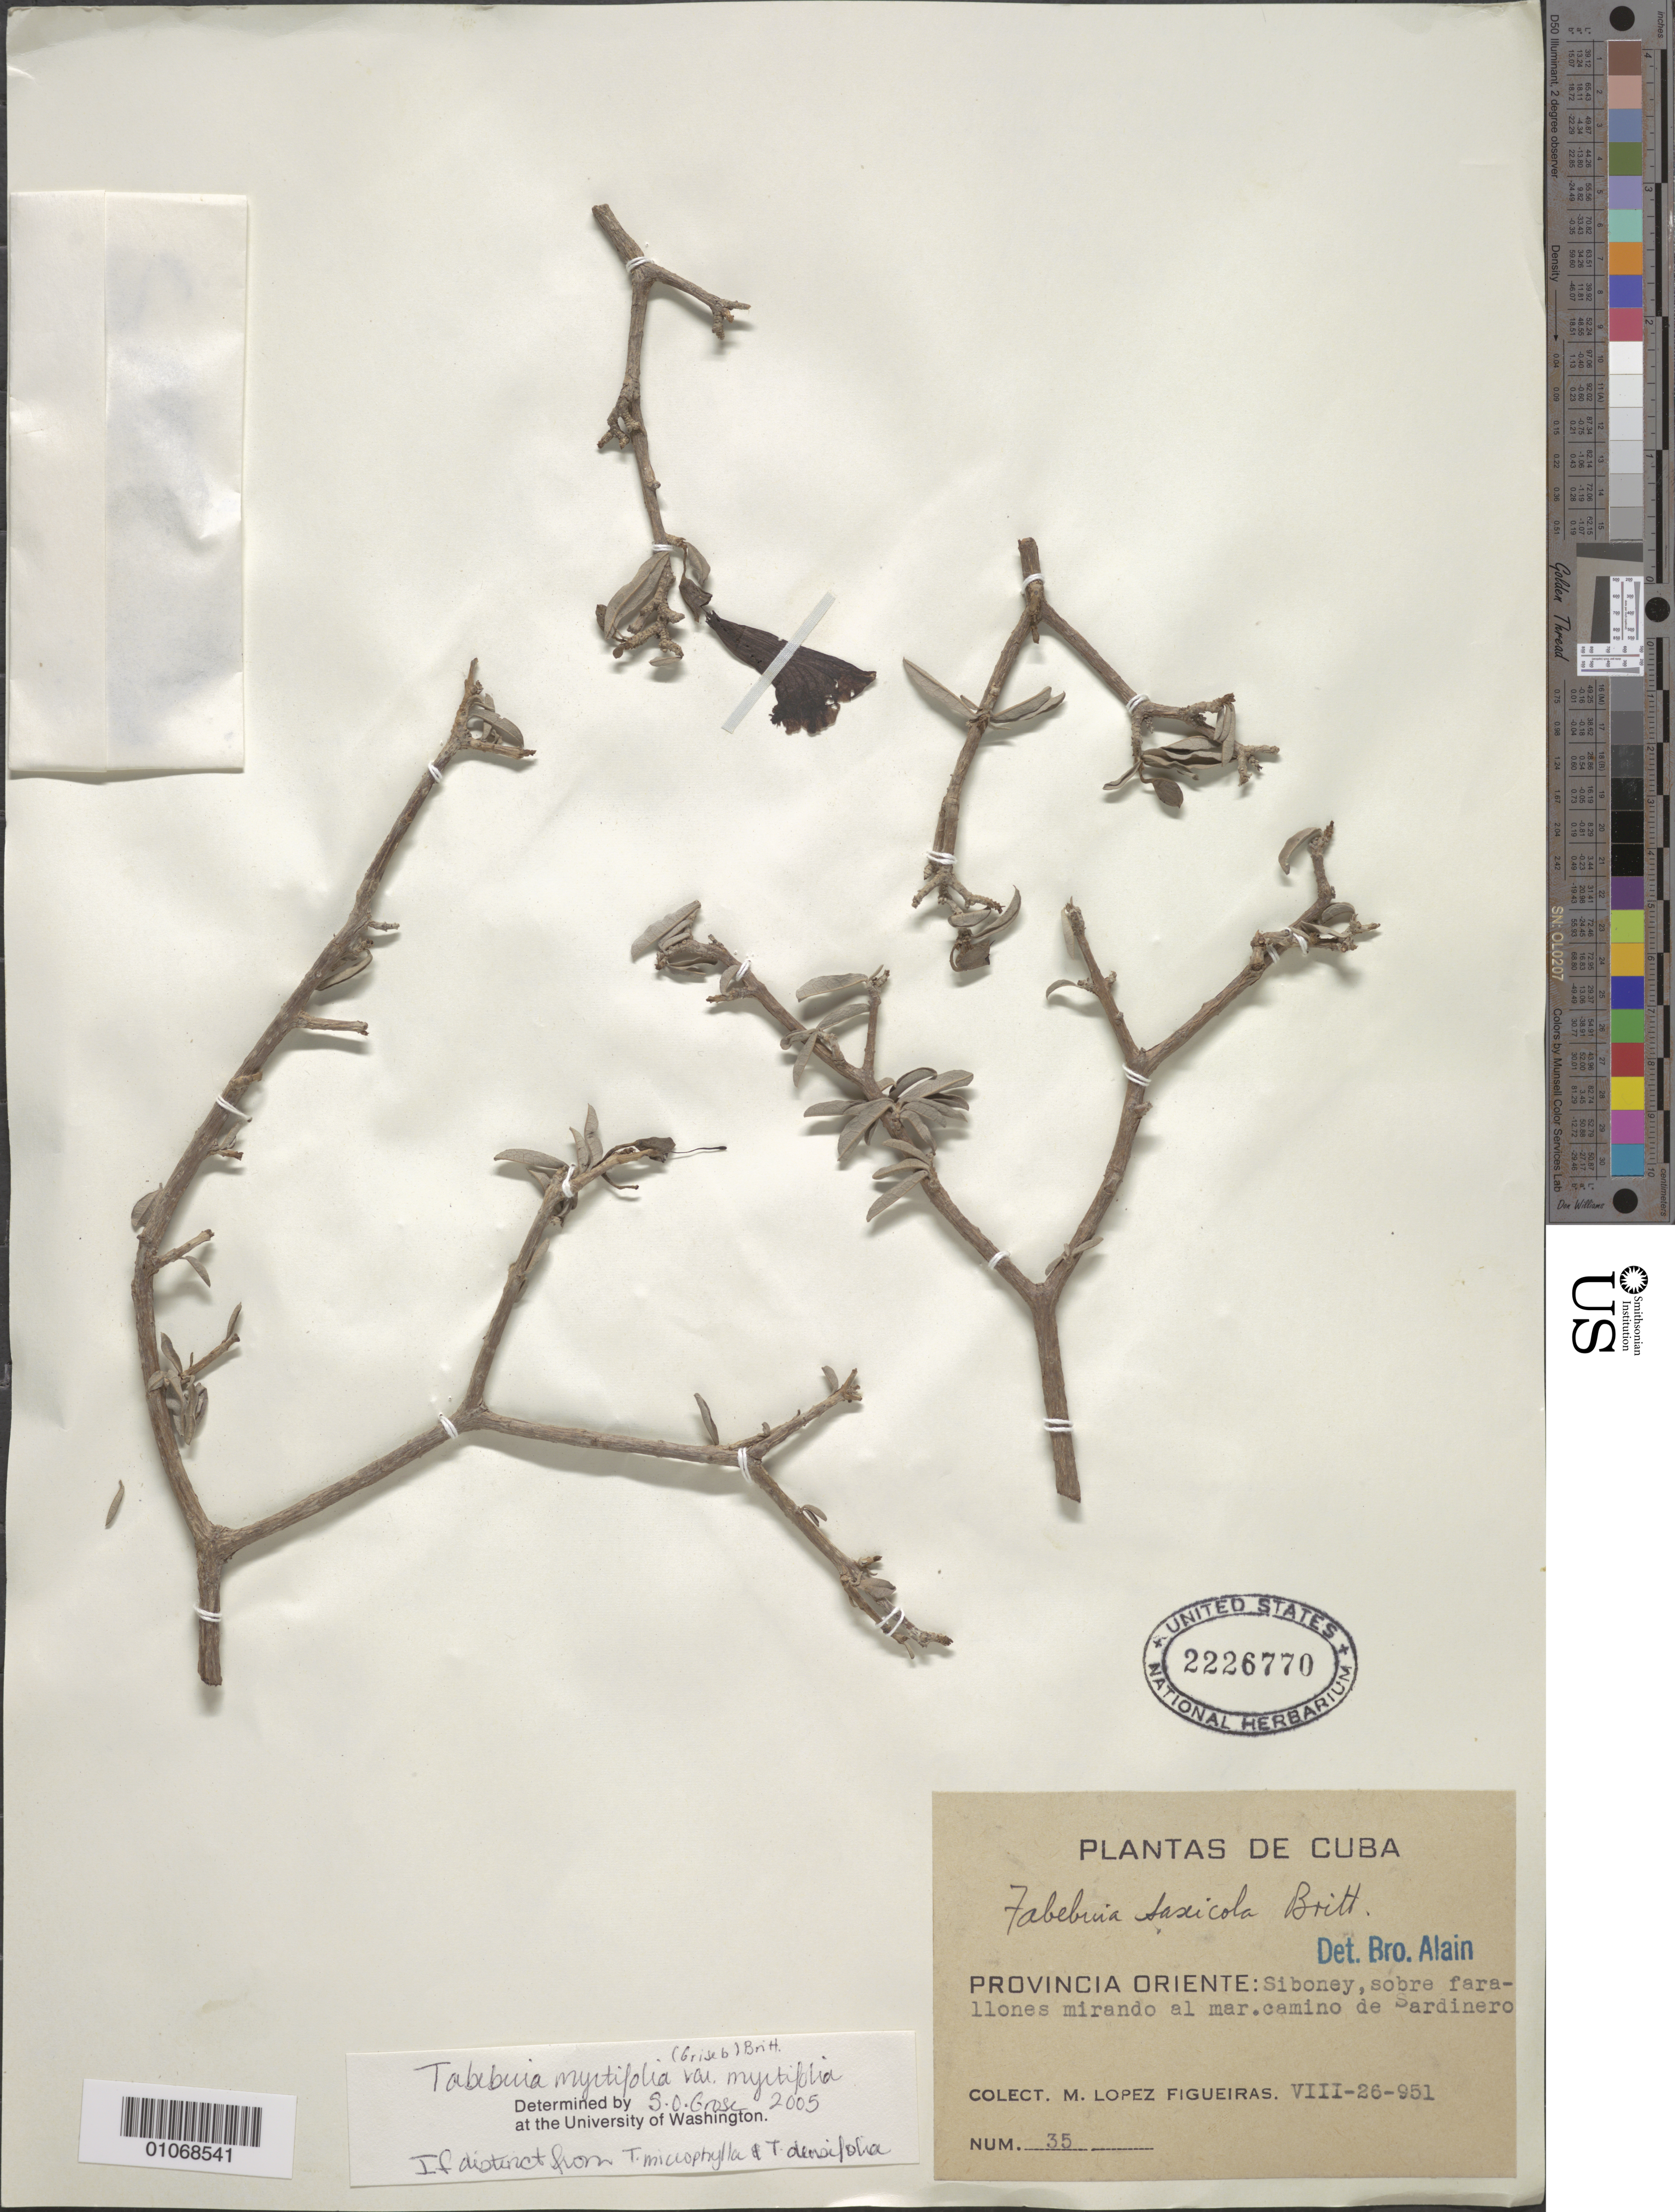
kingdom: Plantae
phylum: Tracheophyta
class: Magnoliopsida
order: Lamiales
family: Bignoniaceae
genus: Tabebuia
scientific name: Tabebuia myrtifolia var. myrtifolia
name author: (Griseb.) Britton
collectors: M. López Figueiras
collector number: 35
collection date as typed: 26 Aug 1951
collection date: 1951-08-26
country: Cuba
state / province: Oriente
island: Cuba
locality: Siboney, cliffs watching over road to the sea, road from Sardinero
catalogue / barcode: US 2226770